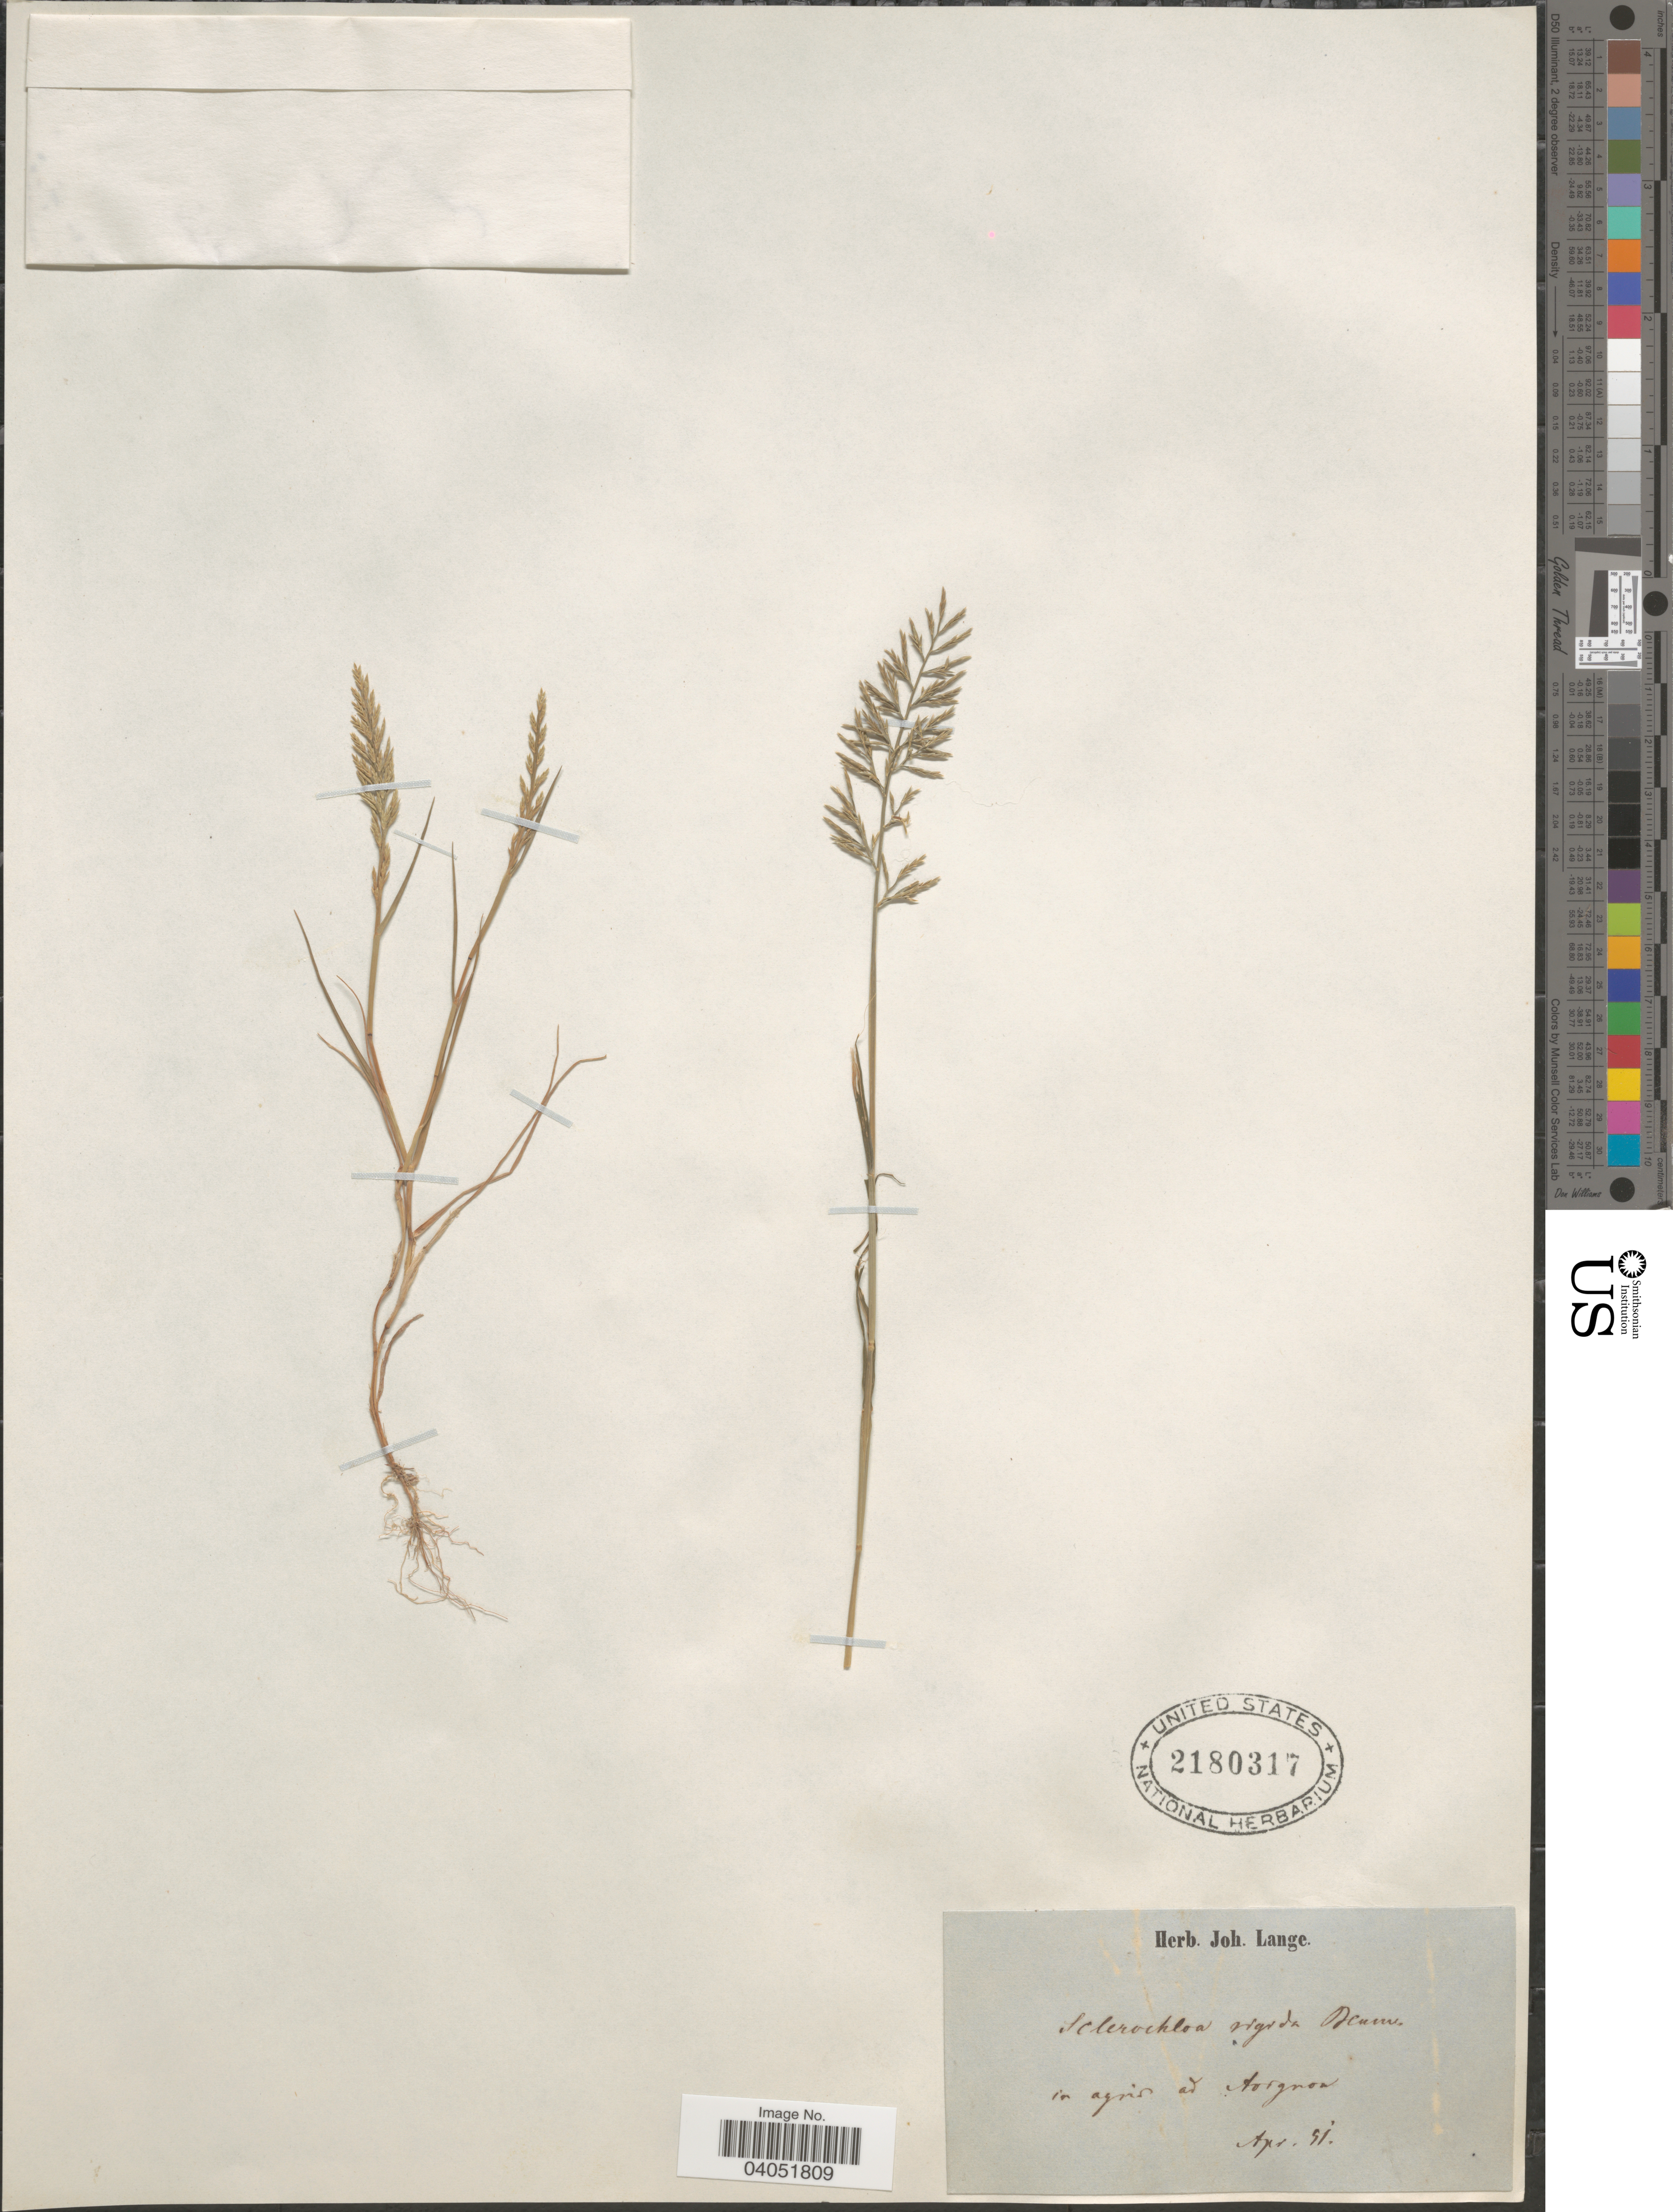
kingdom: Plantae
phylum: Tracheophyta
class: Liliopsida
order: Poales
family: Poaceae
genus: Cutandia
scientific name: Cutandia maritima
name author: (L.) Barbey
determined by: Soreng, Robert J., Research Associate (BOT), Smithsonian Institution - National Museum of Natural History (UNITED STATES)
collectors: ex herb. Joh. Lange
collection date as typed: Transcribed d/m/y: /4/51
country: France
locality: In agris ad Avegnon.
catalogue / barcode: US 2180317